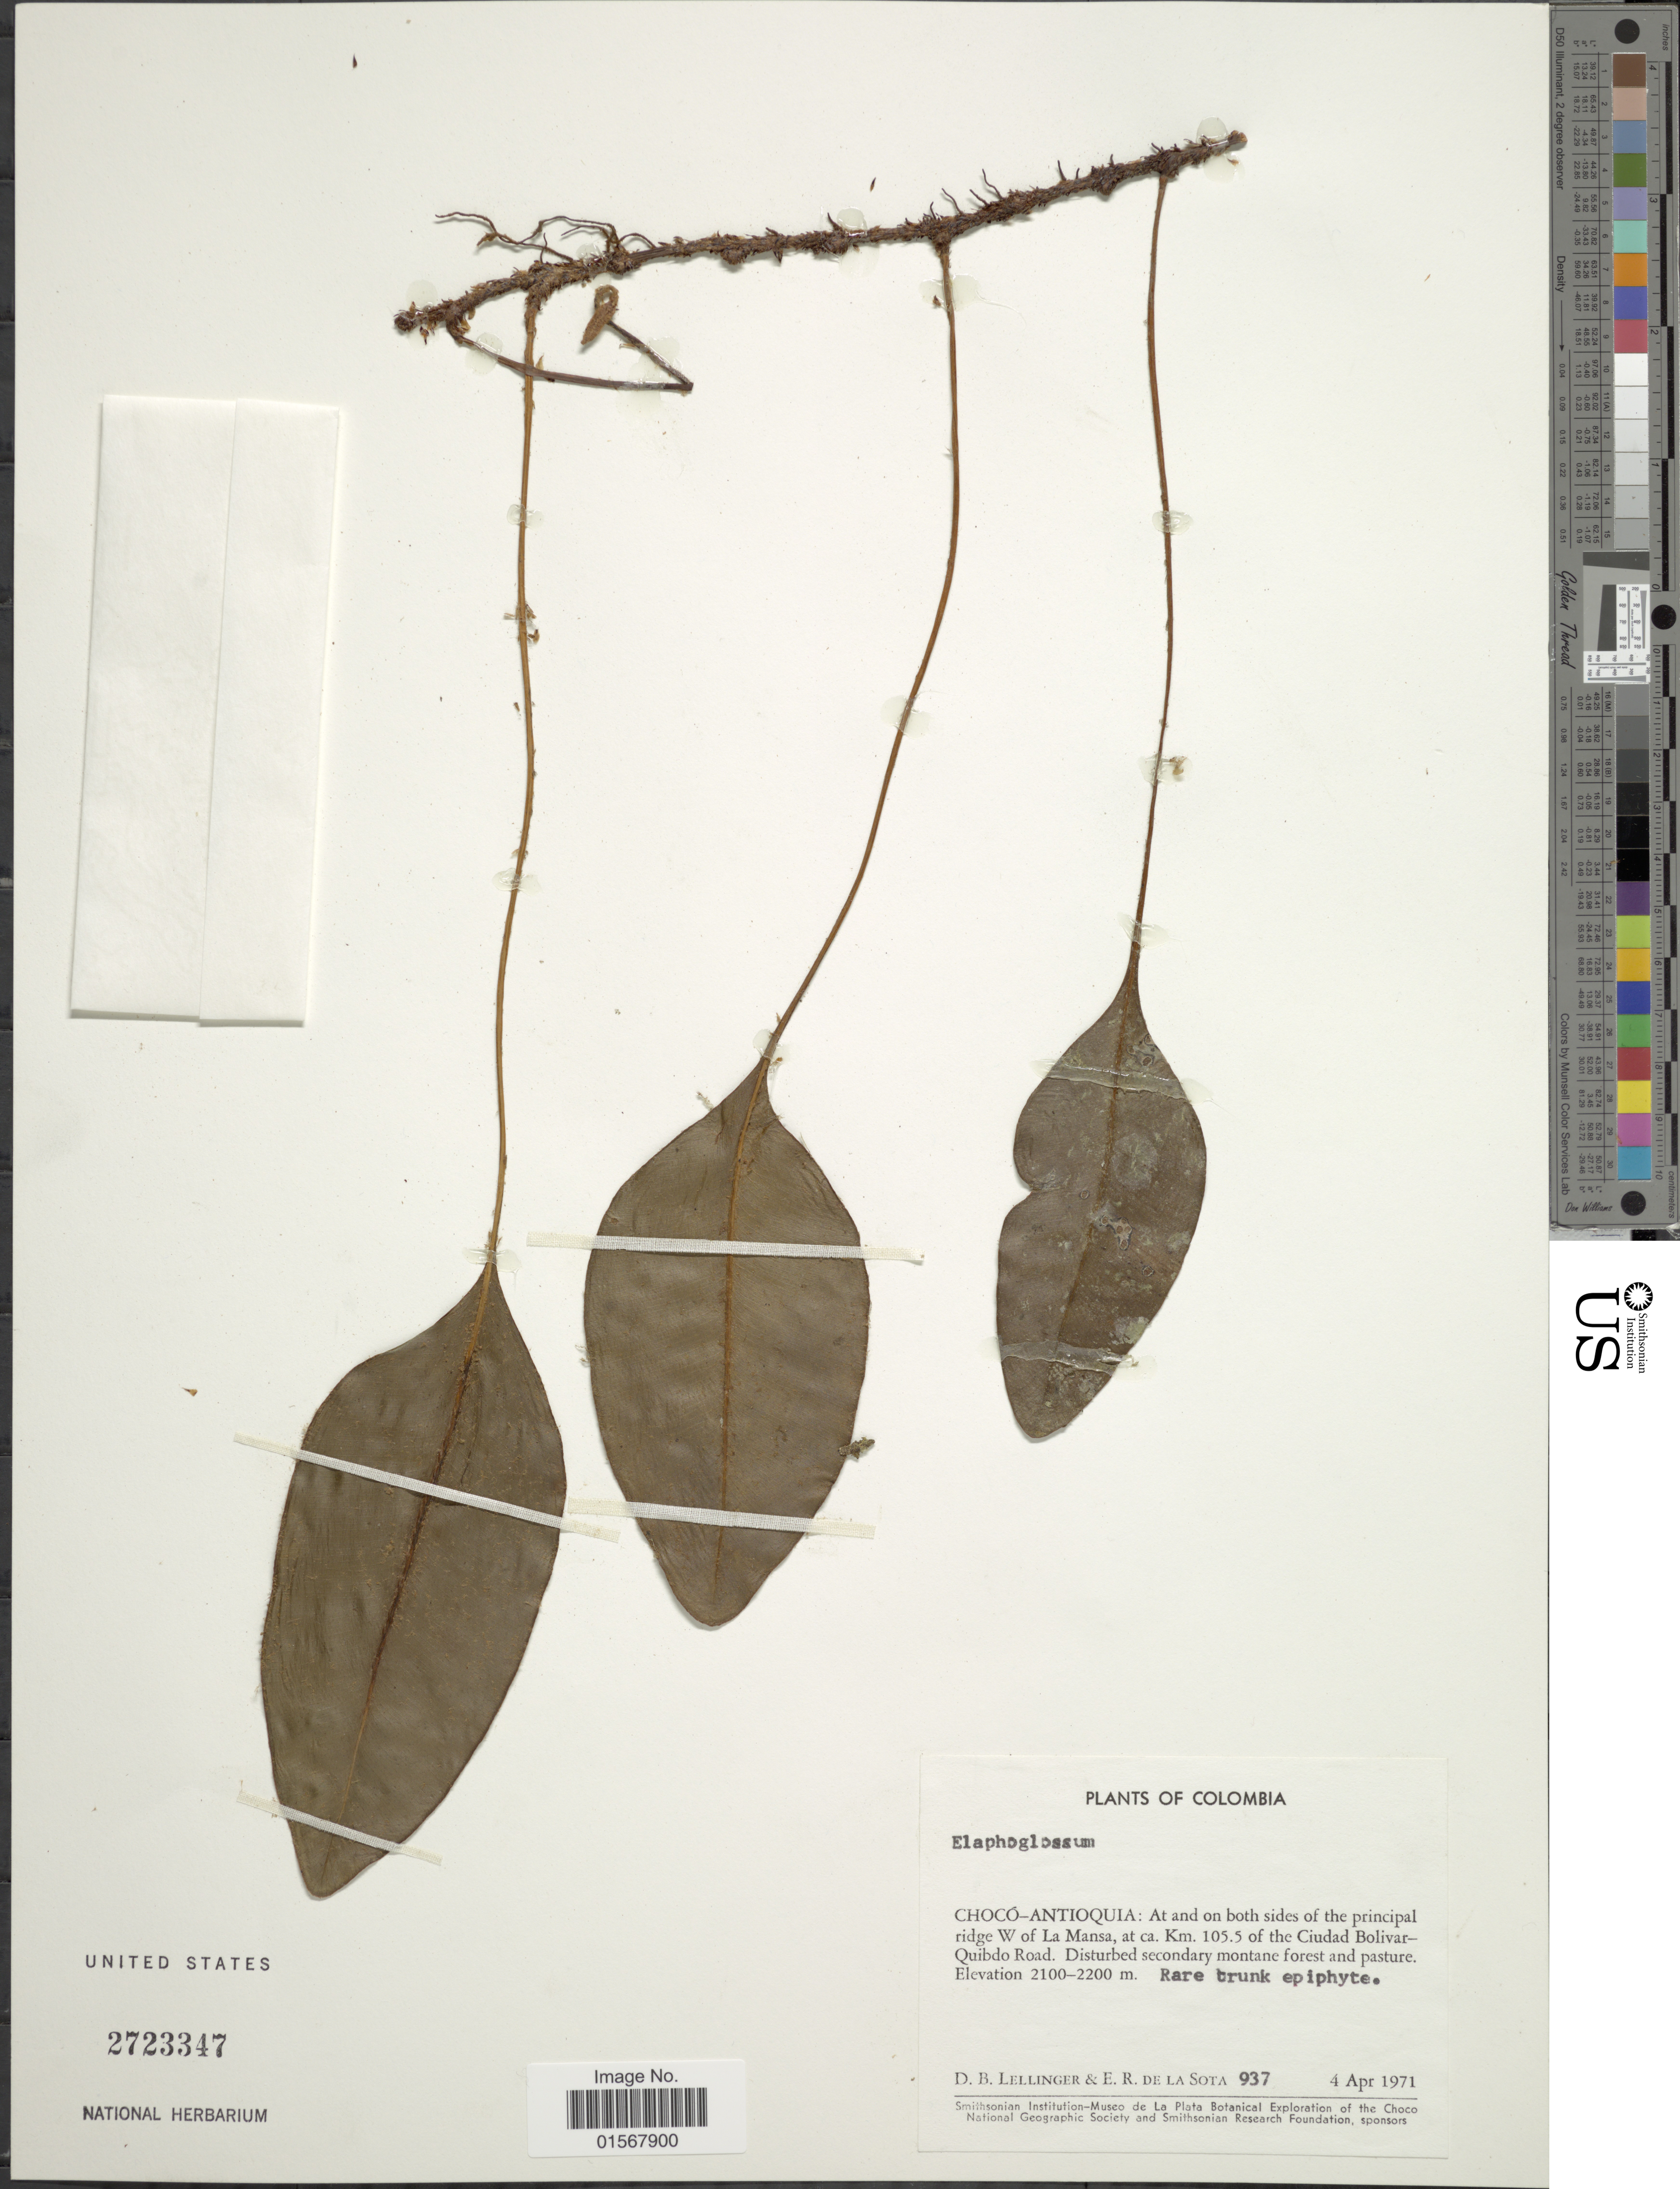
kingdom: Plantae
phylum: Tracheophyta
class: Polypodiopsida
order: Polypodiales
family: Dryopteridaceae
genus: Elaphoglossum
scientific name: Elaphoglossum sp.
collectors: D. B. Lellinger & E. R. de la Sota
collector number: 937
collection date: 1971-04-04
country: Colombia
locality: Choco-Antioquia: at and on both sides of the principal ridge W of La Mansa, at ca 105.5 of the Ciudad Bolivar-Quibdo Road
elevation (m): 2100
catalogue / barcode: US 2723347